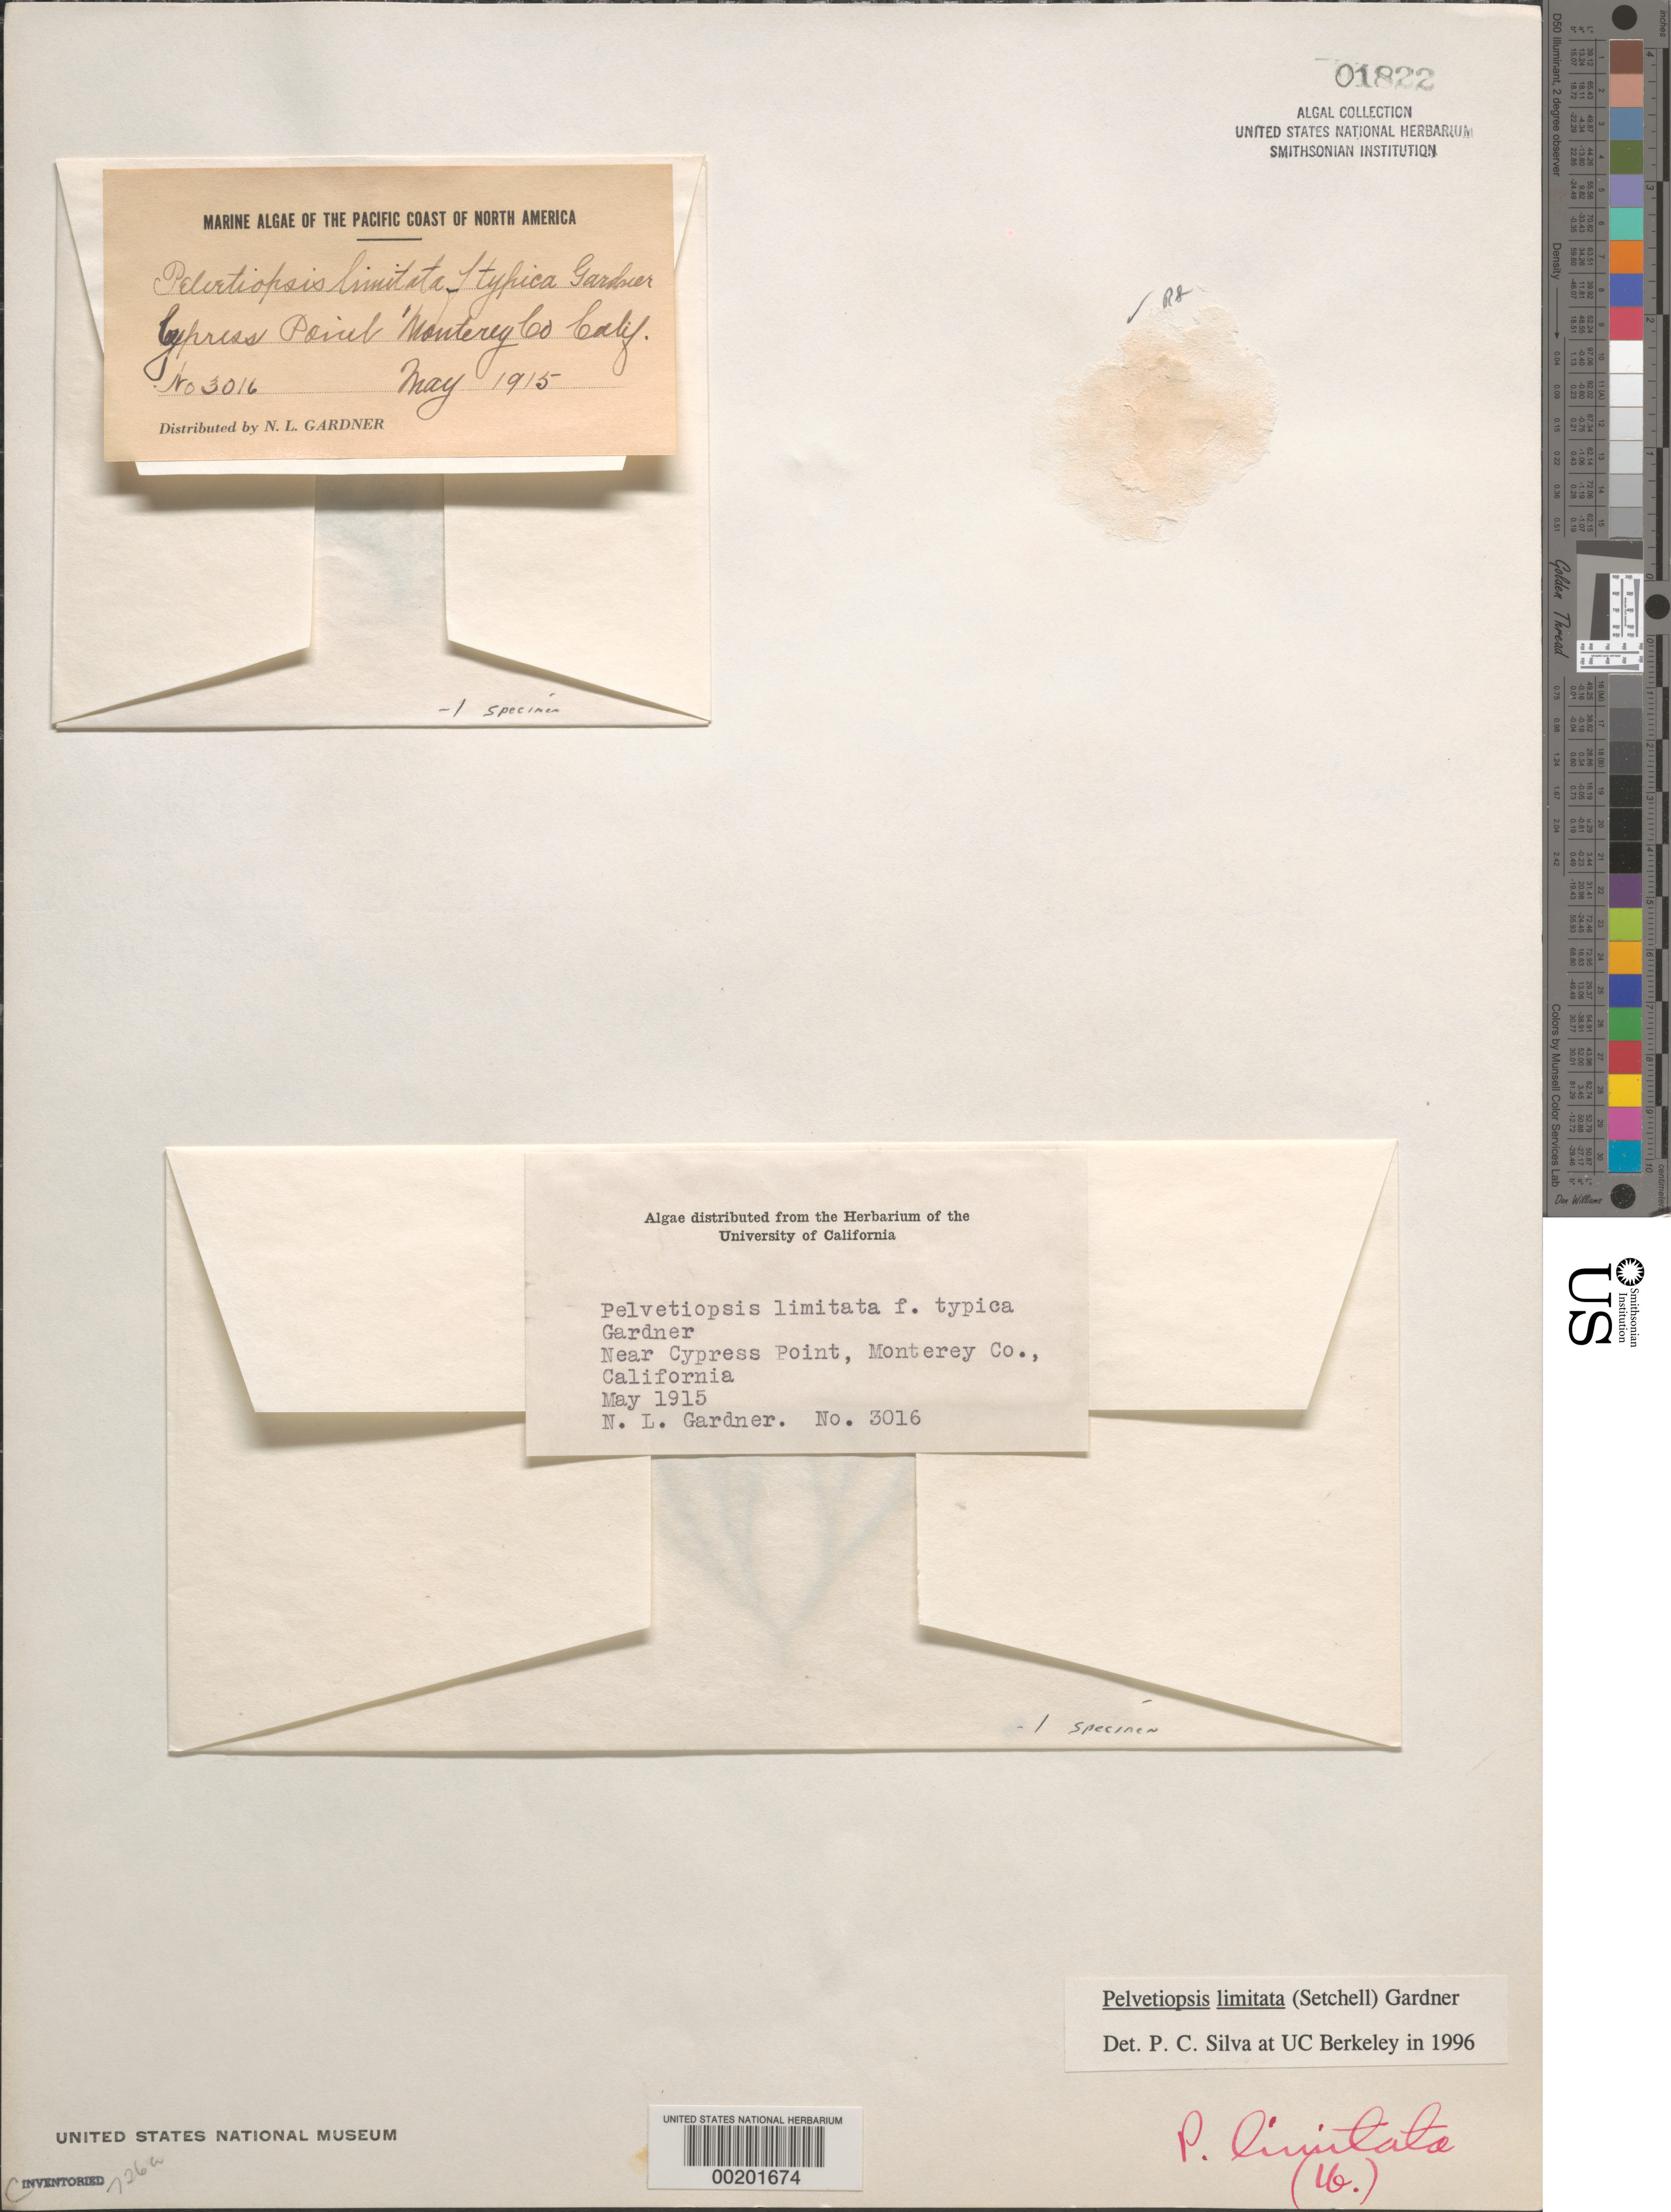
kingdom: Chromista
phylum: Ochrophyta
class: Phaeophyceae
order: Fucales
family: Fucaceae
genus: Pelvetiopsis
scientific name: Pelvetiopsis limitata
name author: N.L. Gardner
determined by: Silva, P. C.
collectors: N. Gardner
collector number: NLG 3016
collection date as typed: May 1915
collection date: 1915-05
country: United States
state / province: California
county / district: Monterey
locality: Near Cypress Point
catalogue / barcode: US 1822